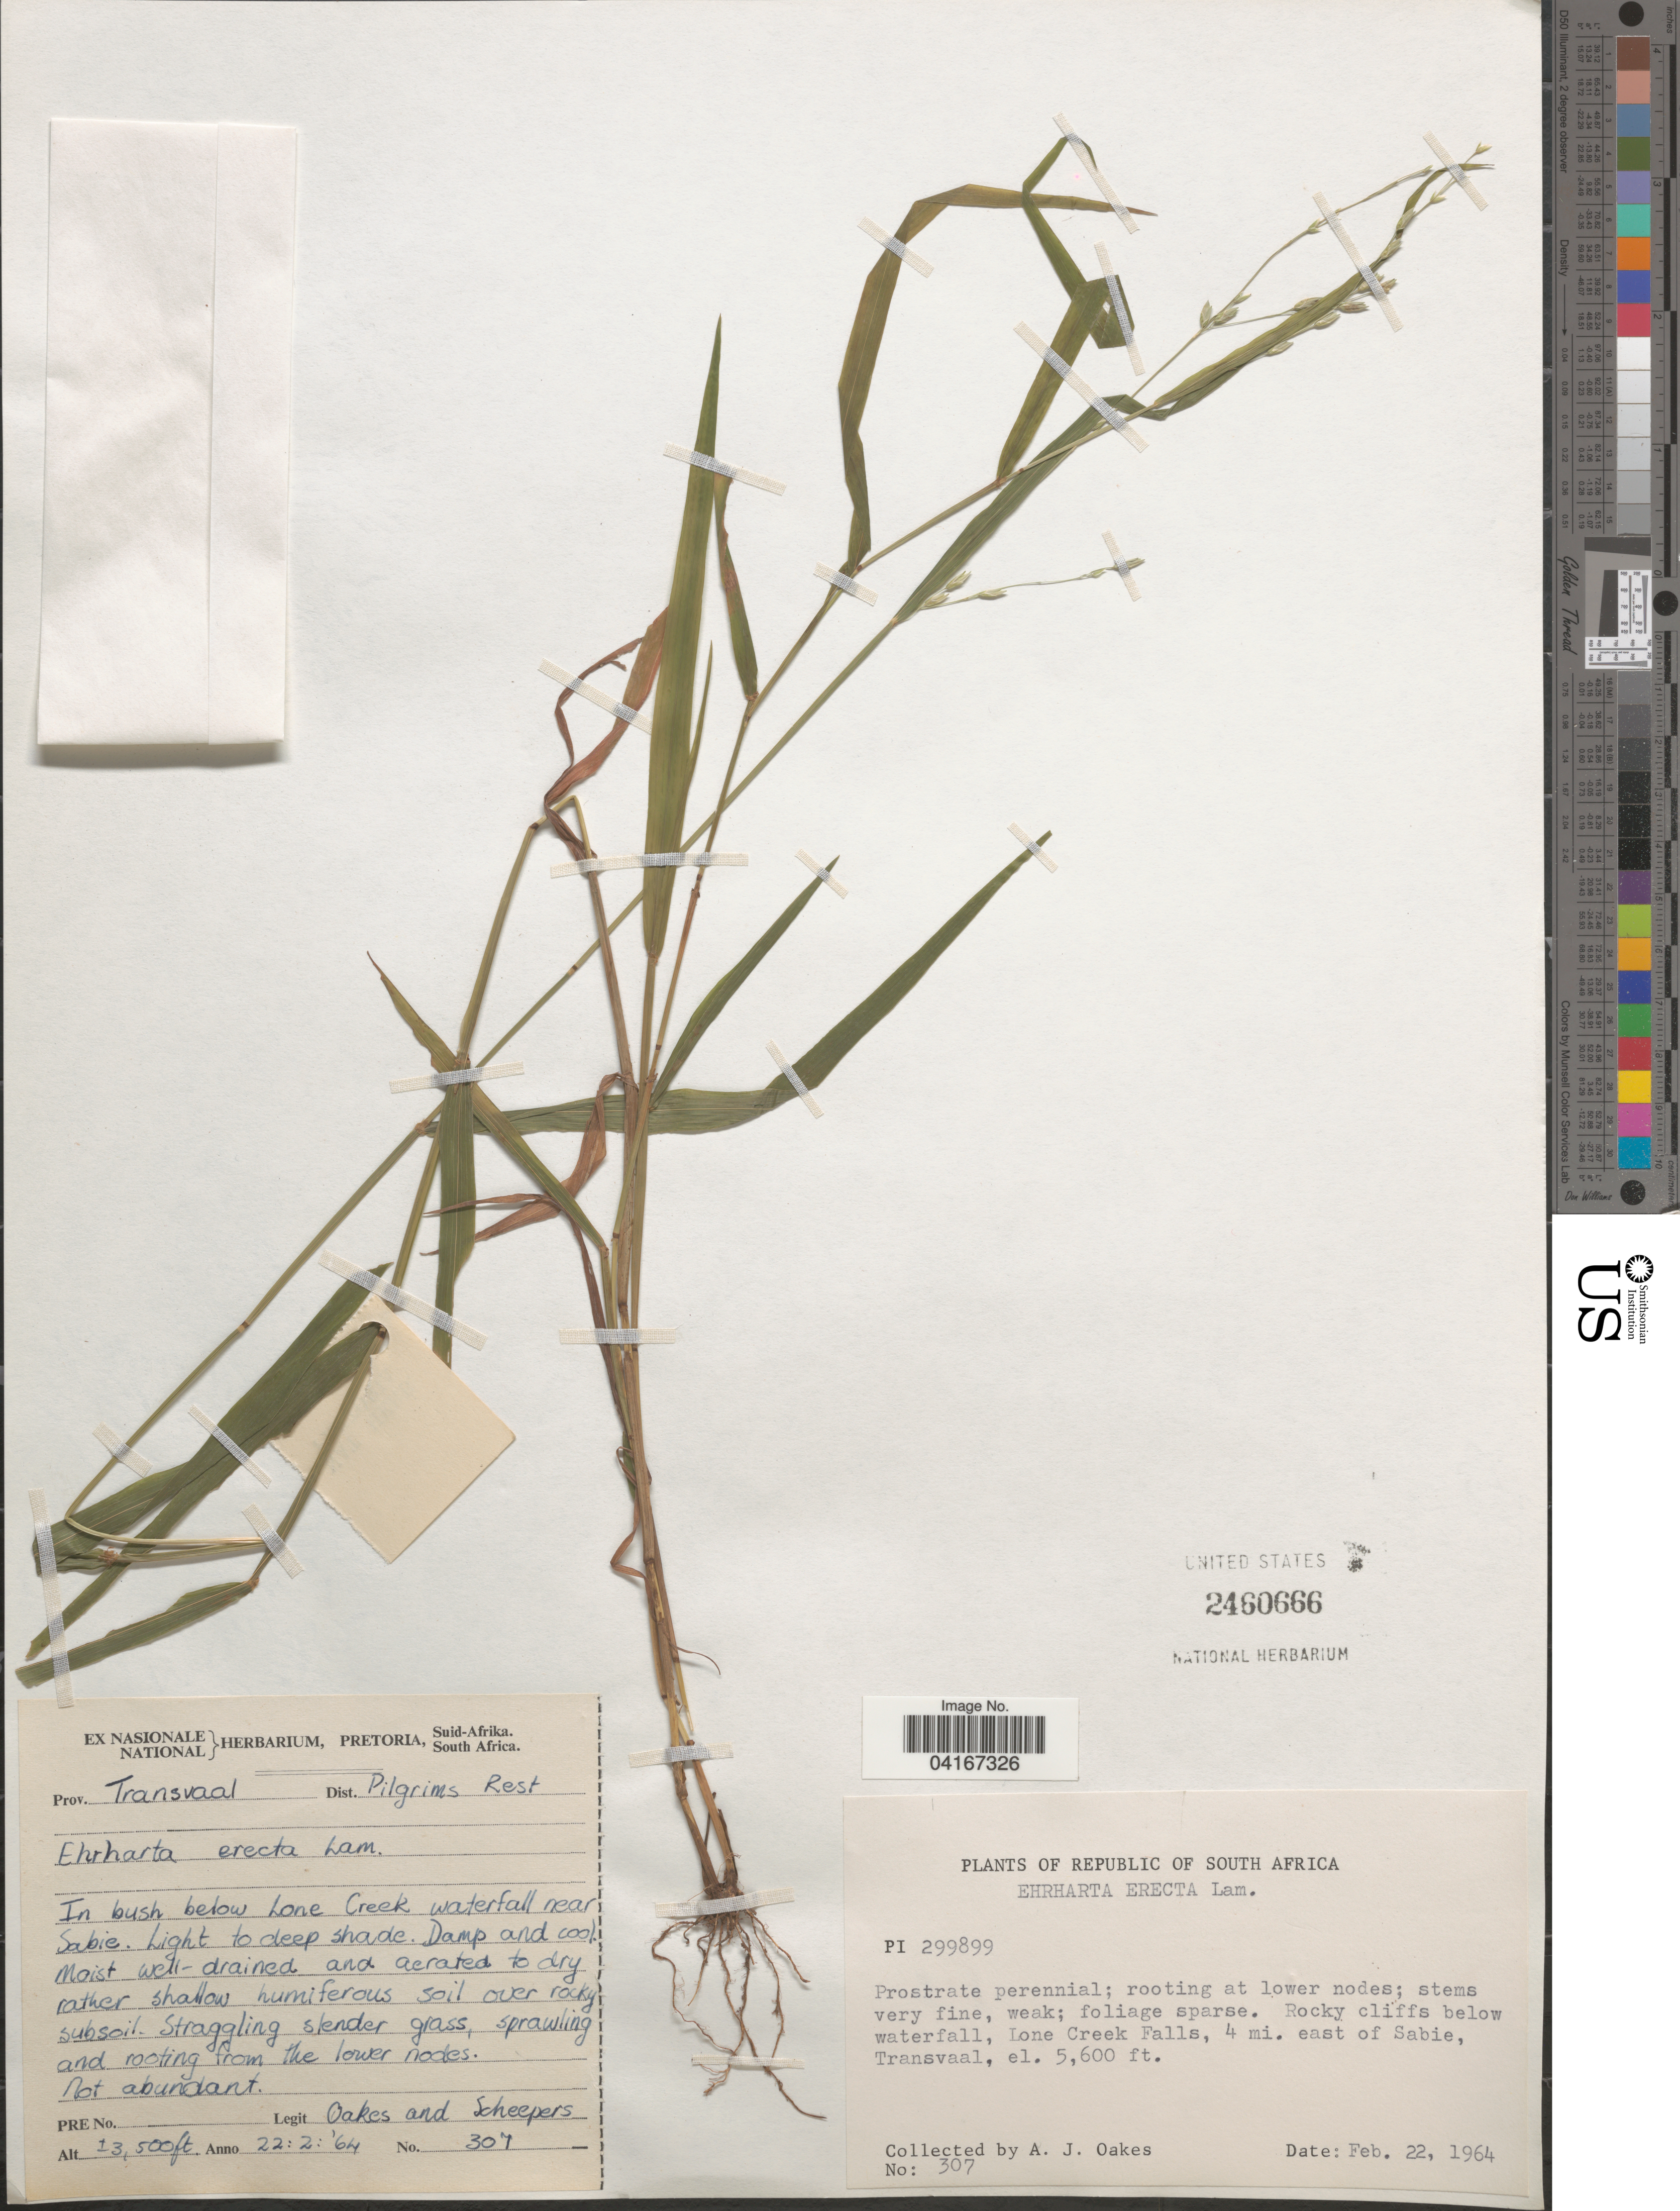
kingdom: Plantae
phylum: Tracheophyta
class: Liliopsida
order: Poales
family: Poaceae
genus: Ehrharta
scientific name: Ehrharta erecta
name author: Lam.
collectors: A. Oakes & Scheeper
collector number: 307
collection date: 1964-02-22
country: South Africa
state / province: Mpumalanga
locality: Prov. Transvaal. Dist. Pilgrims Rest. Rocky cliffs below waterfall, Lone Creek Falls, 4 mi. east of Sabie.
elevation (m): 1707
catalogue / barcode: US 2460666